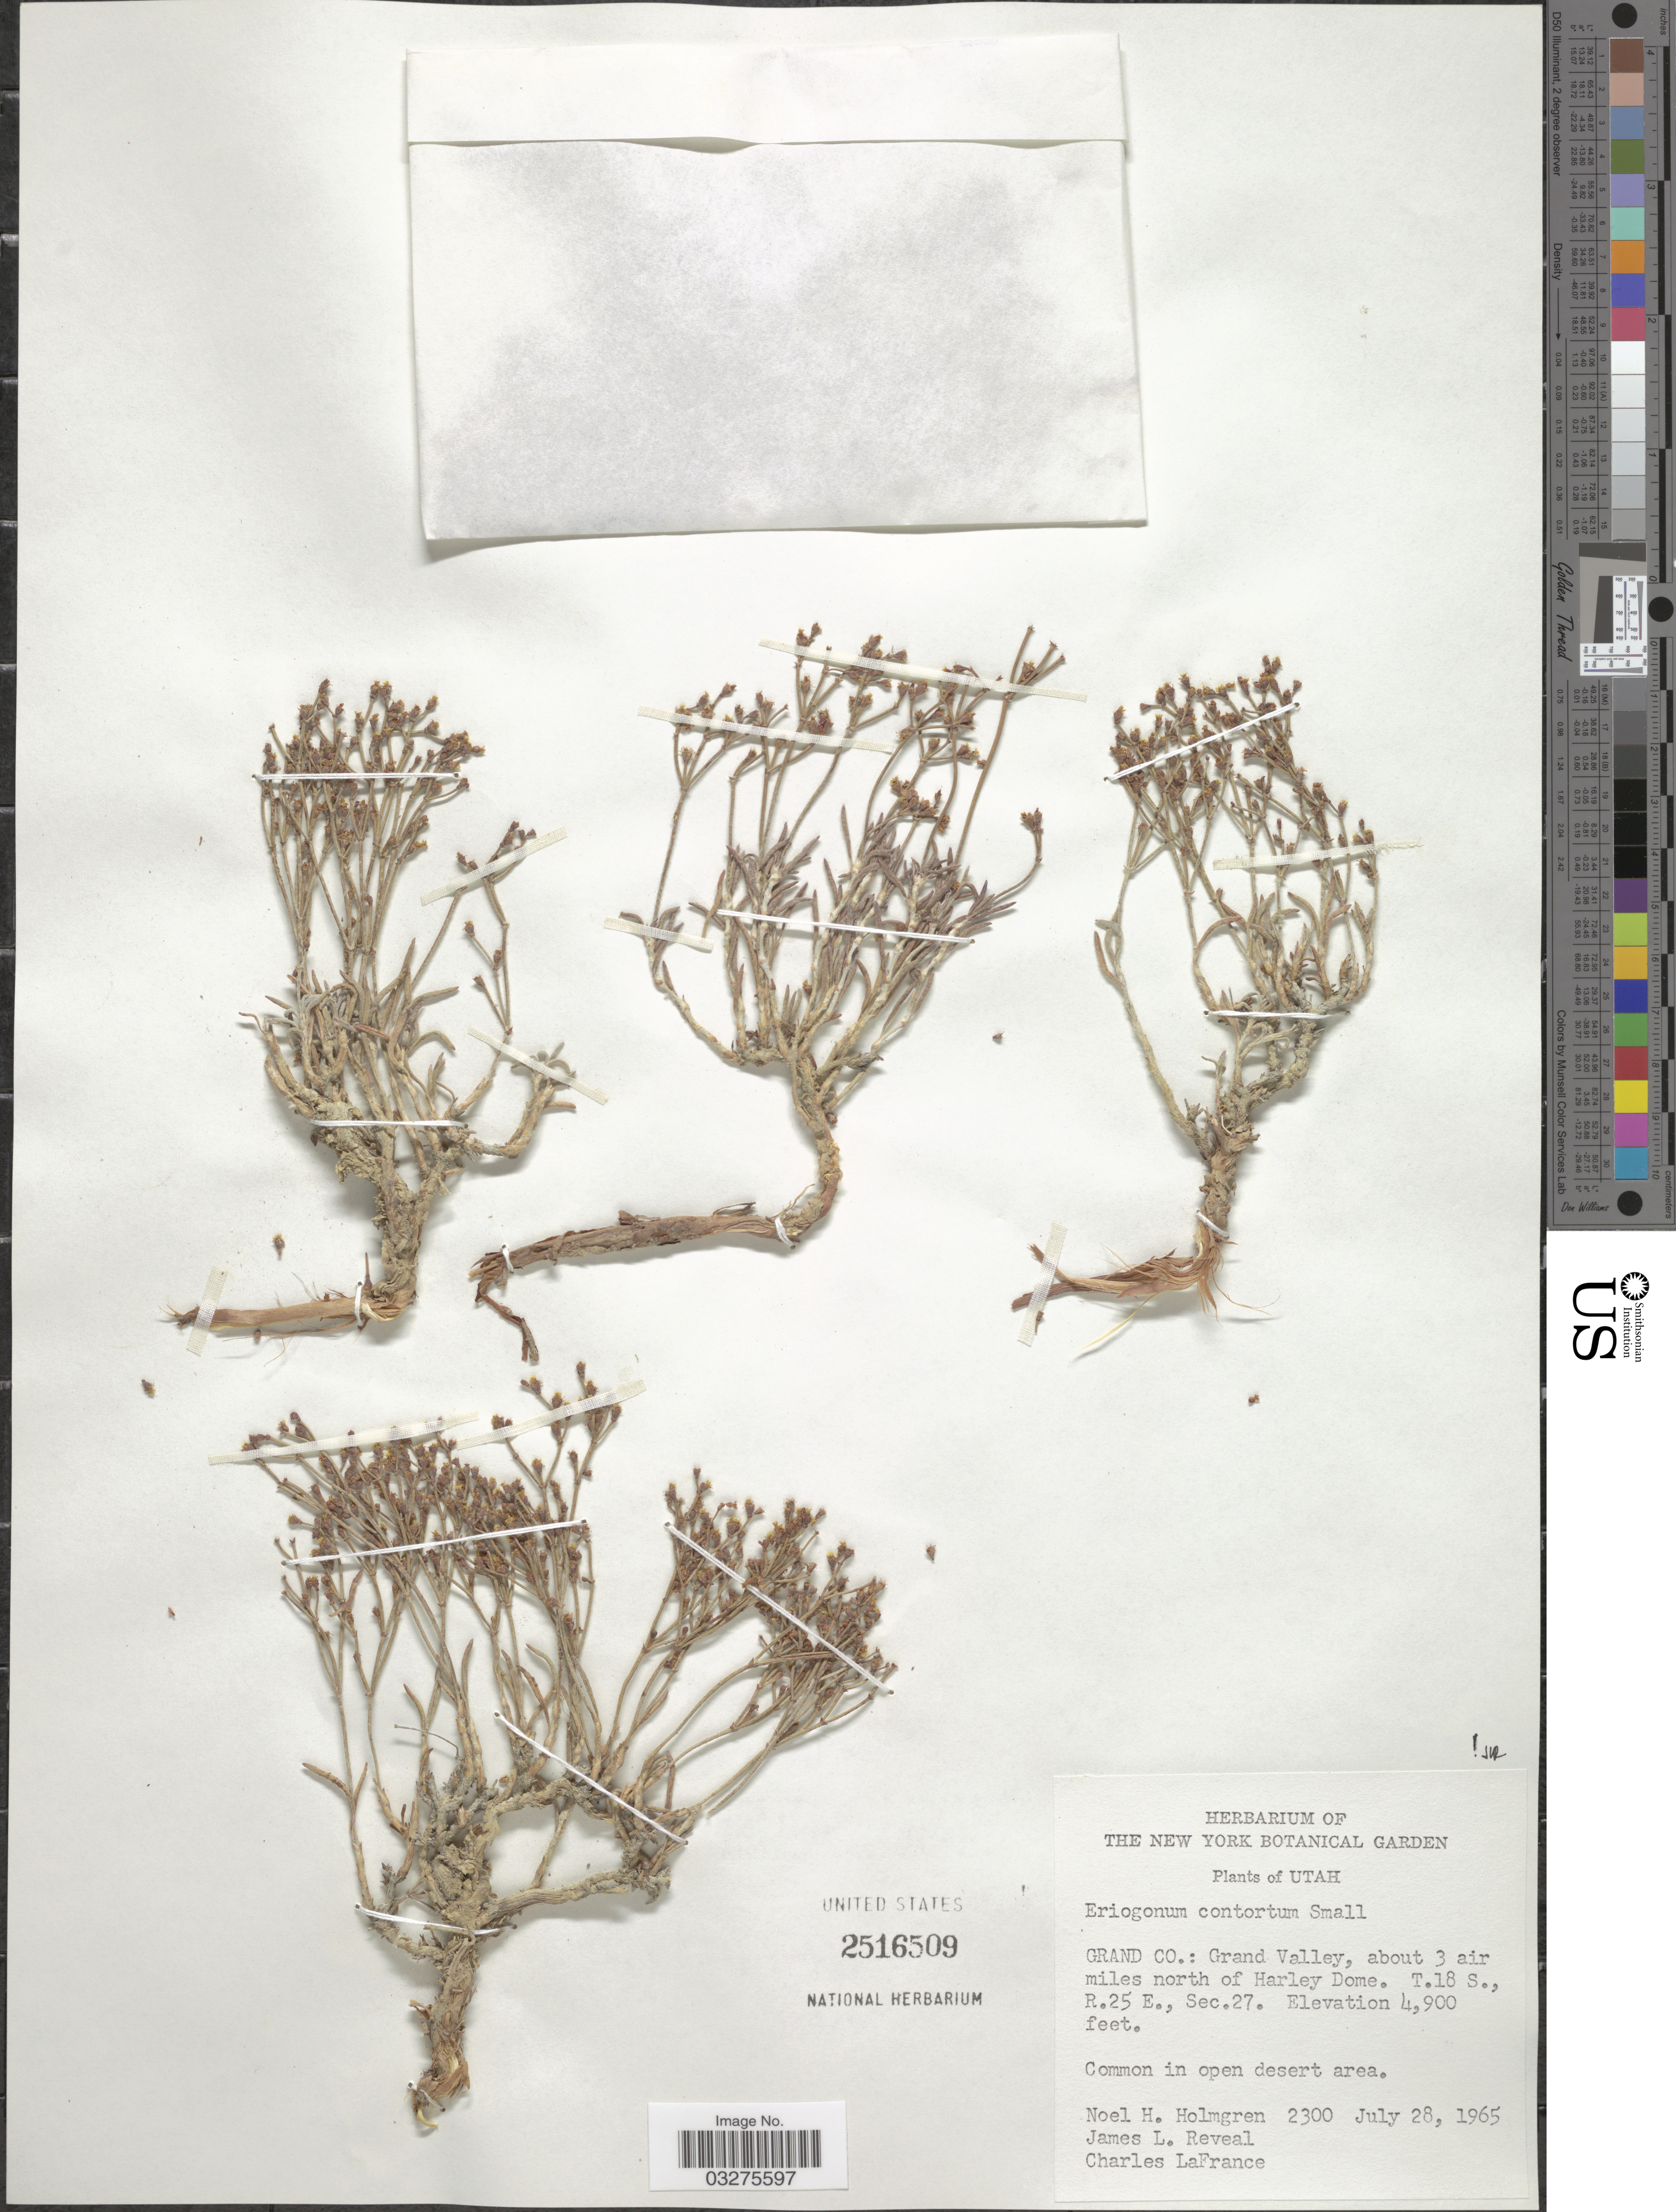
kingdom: Plantae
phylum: Tracheophyta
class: Magnoliopsida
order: Caryophyllales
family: Polygonaceae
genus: Eriogonum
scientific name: Eriogonum contortum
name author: Small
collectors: N. H. Holmgren, J. L. Reveal & C. LaFrance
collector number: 2300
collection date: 1965-07-28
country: United States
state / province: Utah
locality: Grand Co.: Grand Valley, about 3 air miles north of Harley Dome. T.18 S., R.25 E., Sec. 27.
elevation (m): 1494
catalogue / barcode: US 2516509